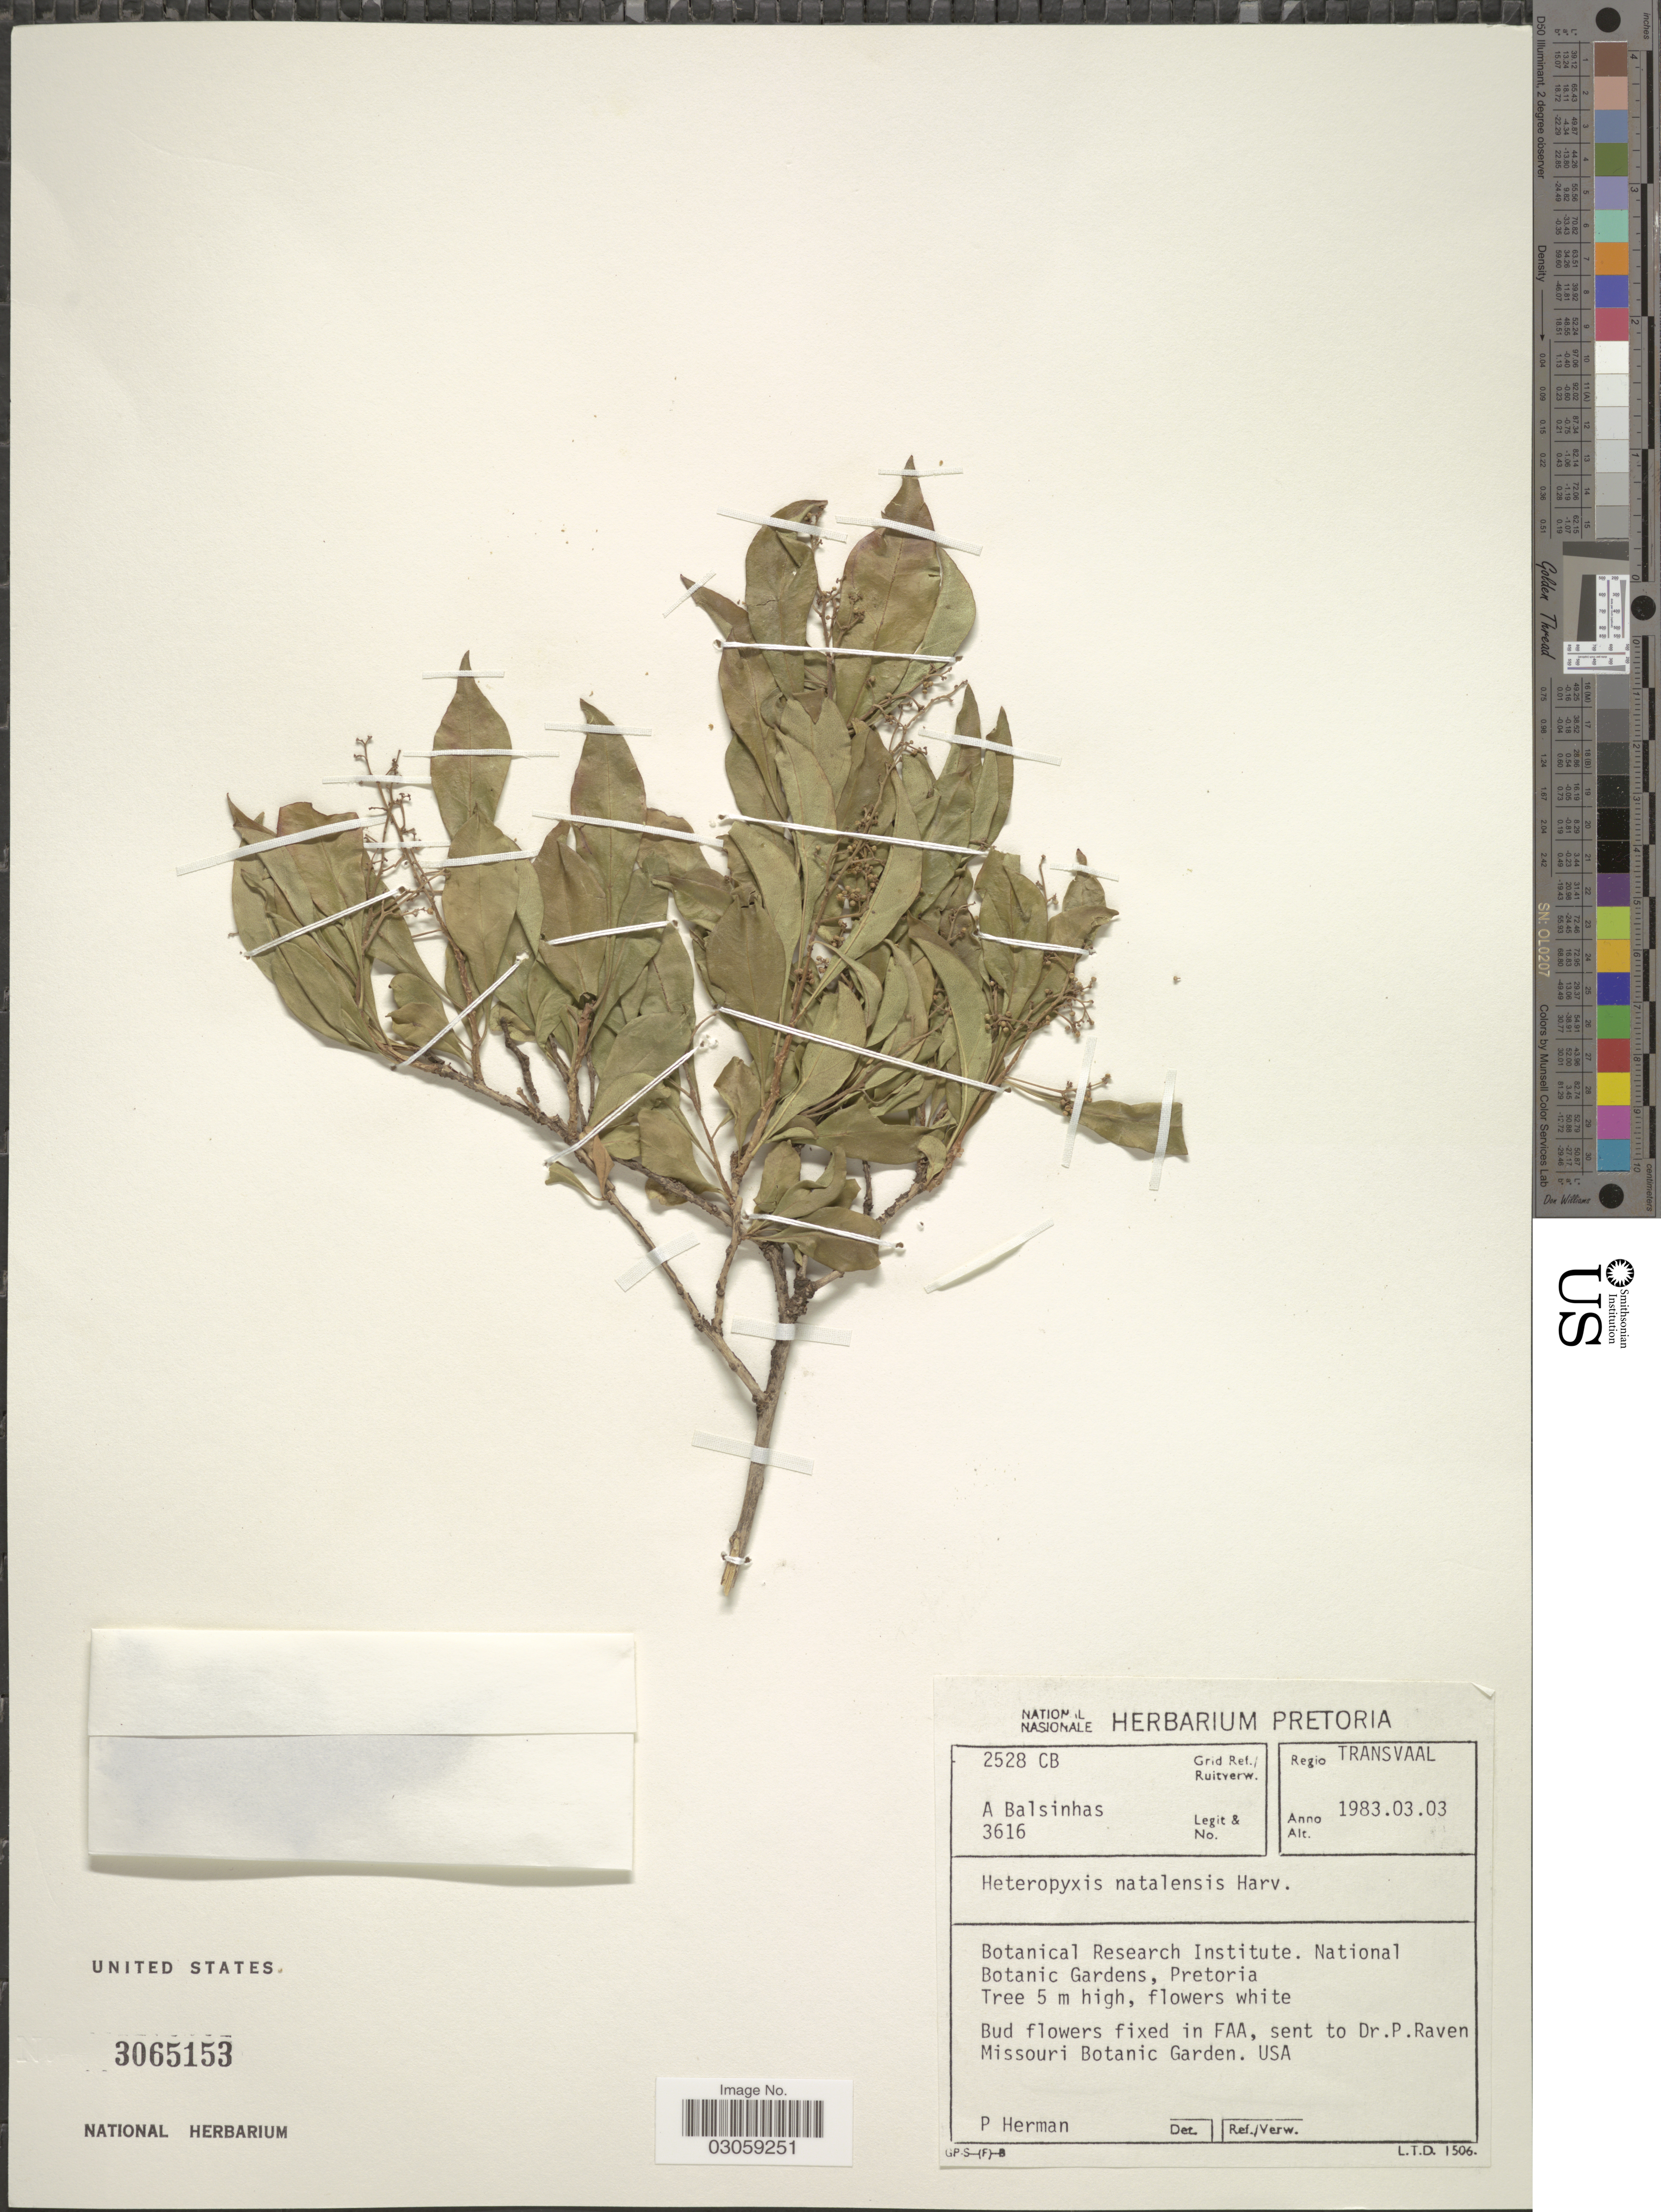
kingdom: Plantae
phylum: Tracheophyta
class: Magnoliopsida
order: Myrtales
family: Myrtaceae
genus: Heteropyxis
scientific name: Heteropyxis natalensis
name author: Harv.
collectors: A. A. Balsinhas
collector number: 3616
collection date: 1983-03-03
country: South Africa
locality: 2528 CB Grid Ref./ Ruitverw. Regio Transvaal. Botanical Research Institute: National Botanic Gardens, Pretoria.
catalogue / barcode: US 3065153